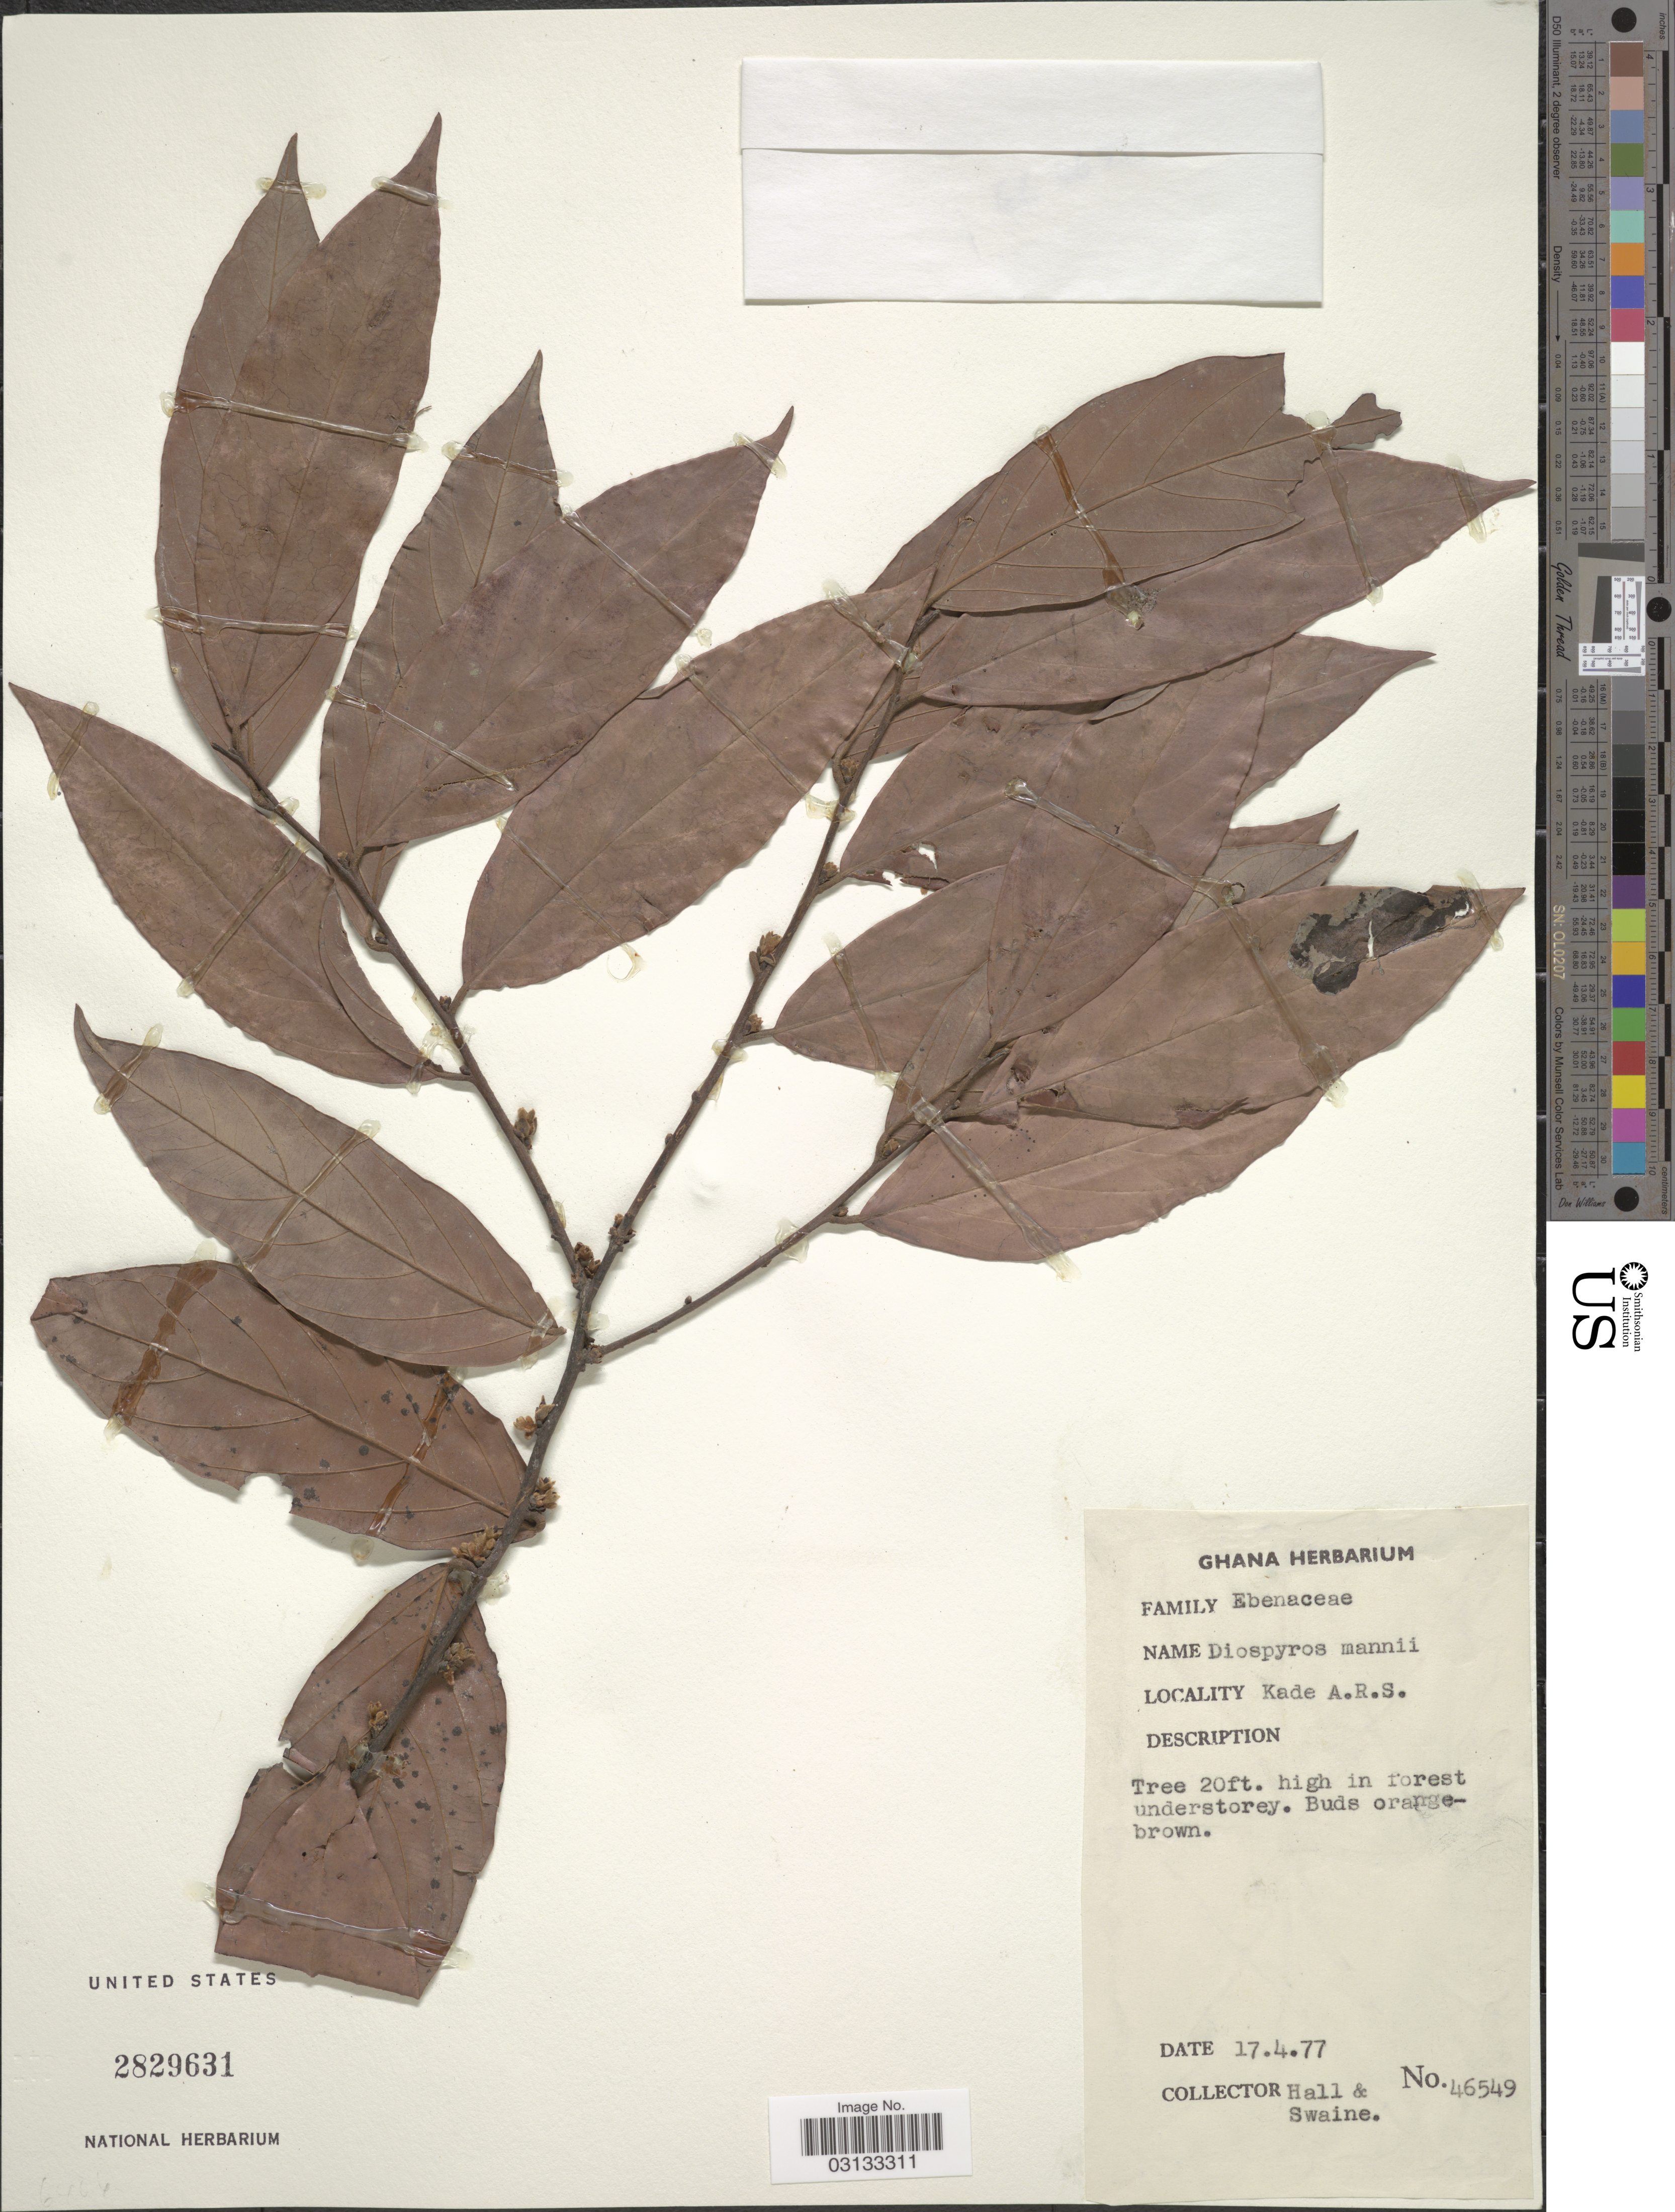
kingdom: Plantae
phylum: Tracheophyta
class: Magnoliopsida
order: Ericales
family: Ebenaceae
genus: Diospyros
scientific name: Diospyros mannii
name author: Hiern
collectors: -- Hall & M. Swaine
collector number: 46549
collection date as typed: Transcribed d/m/y: 17/4/77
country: Ghana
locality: Kade A.R.S.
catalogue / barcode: US 2829631